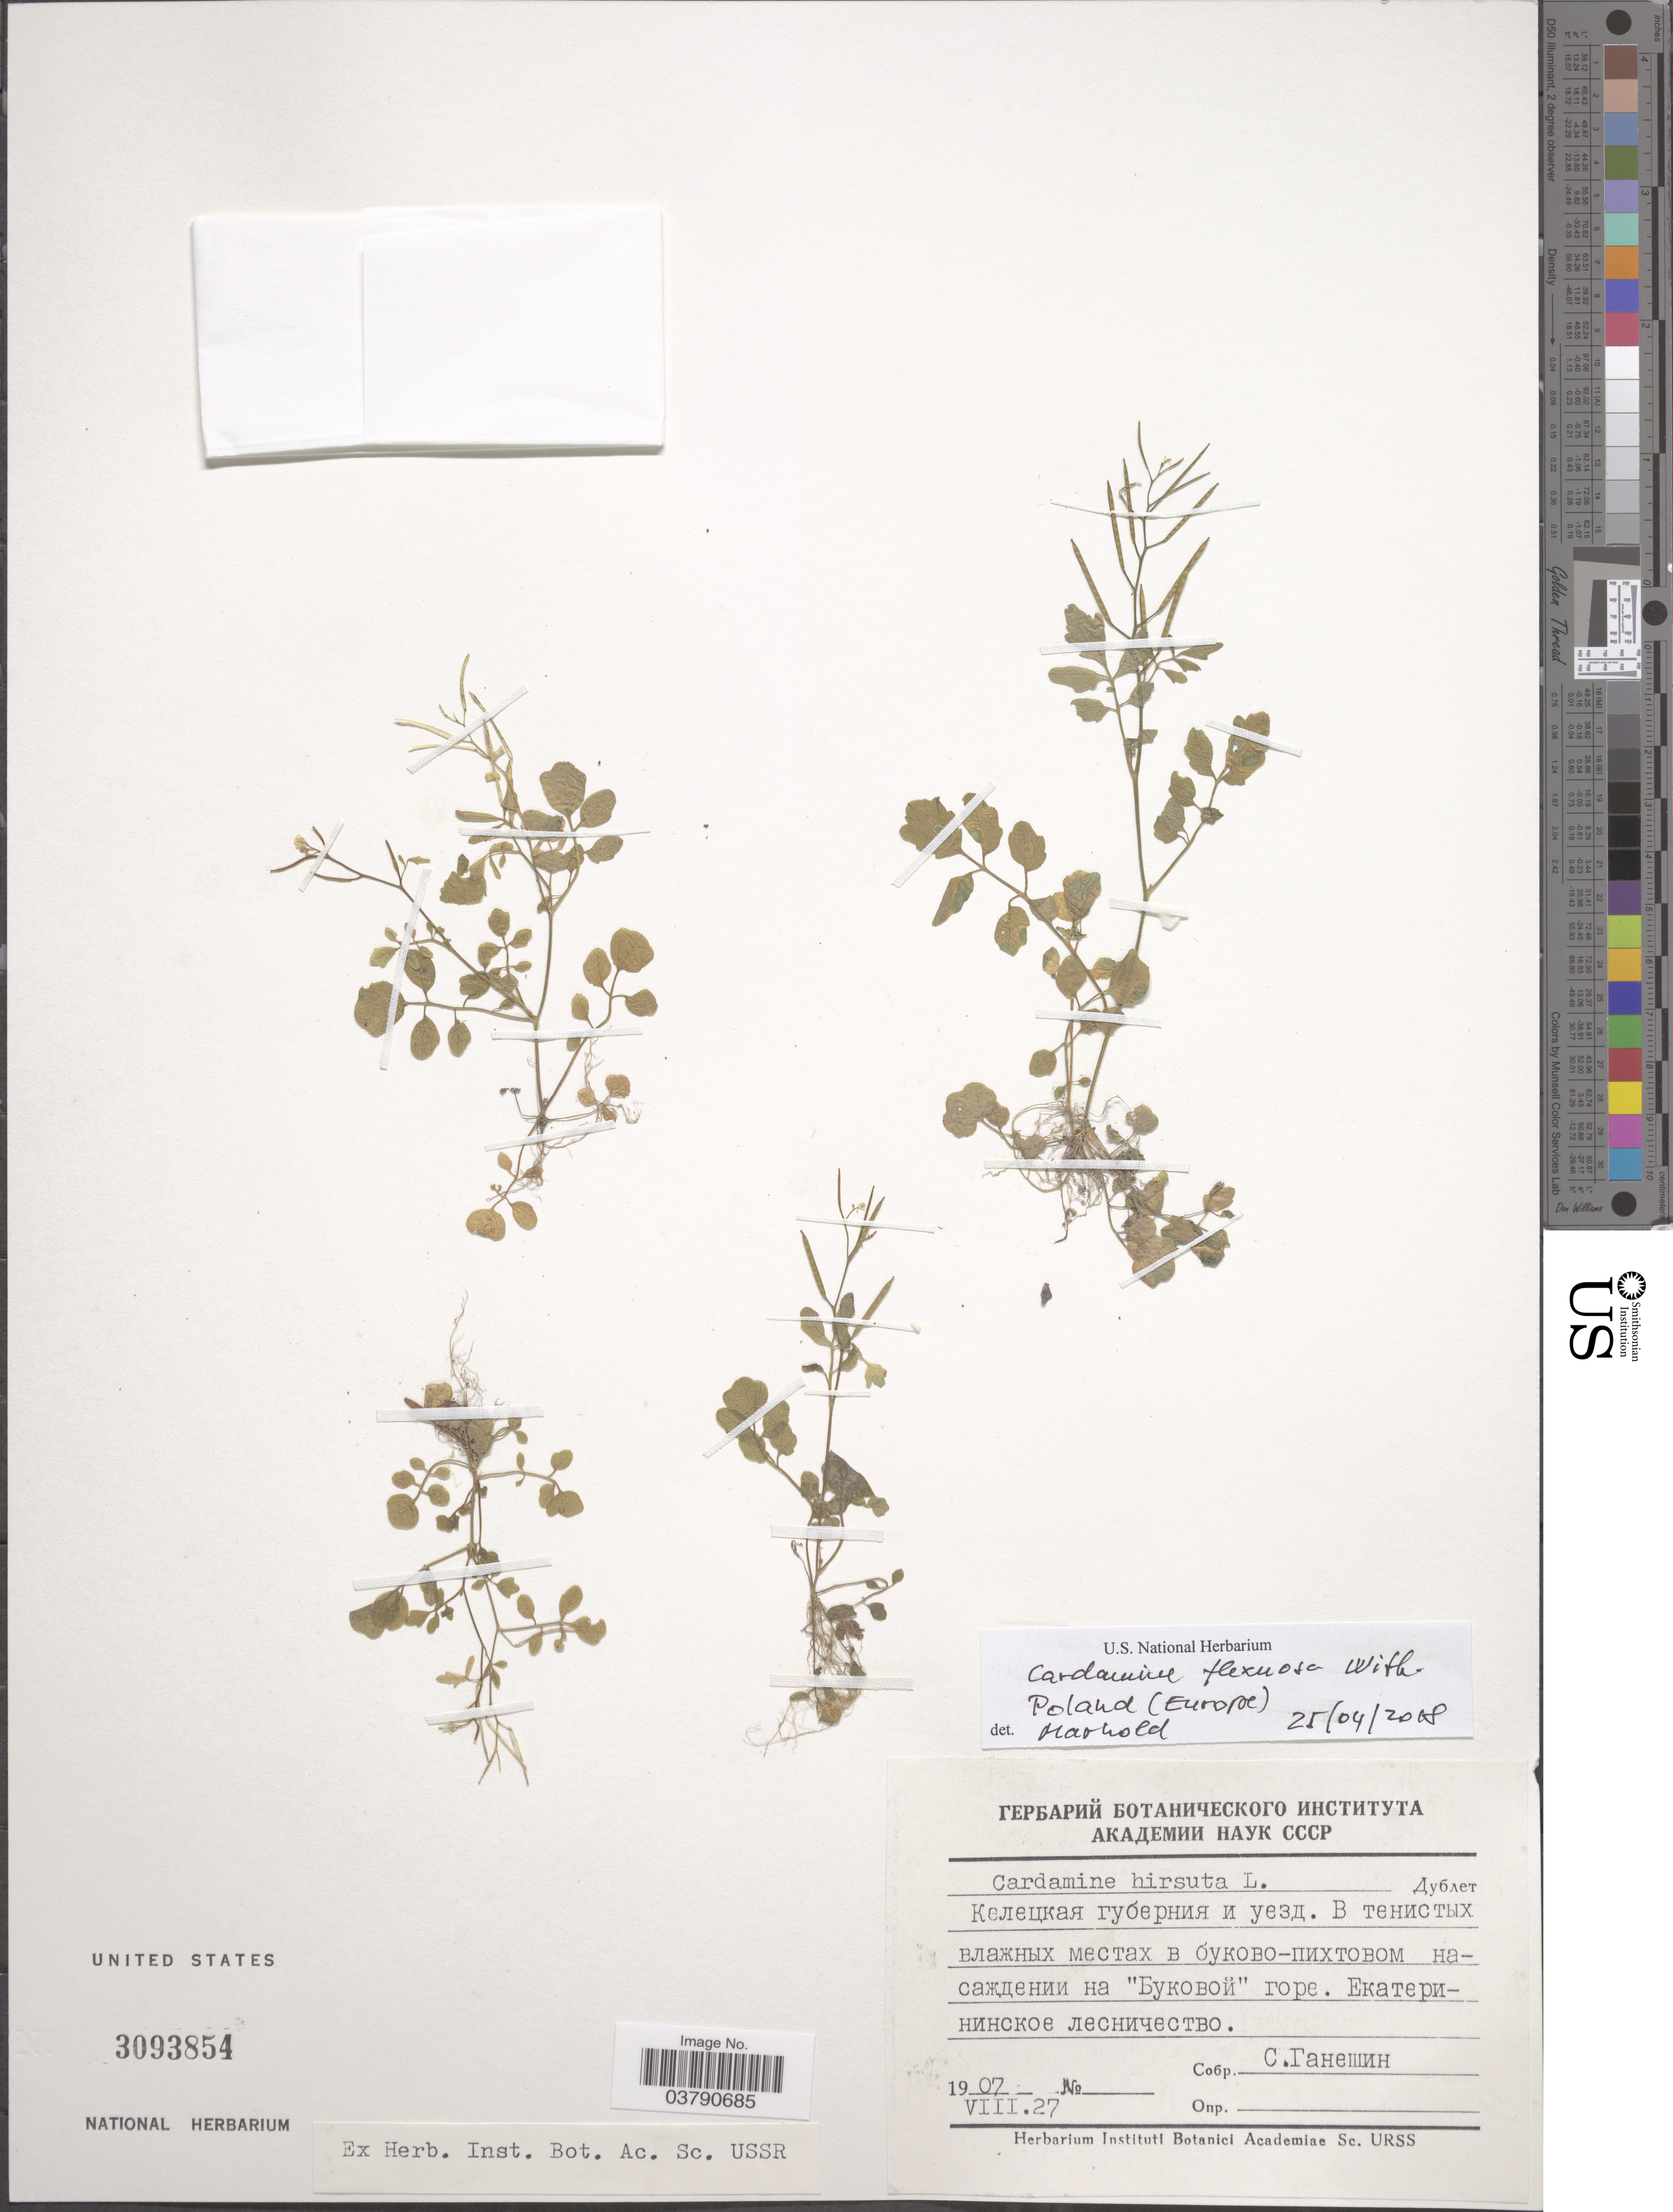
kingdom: Plantae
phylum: Tracheophyta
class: Magnoliopsida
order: Brassicales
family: Brassicaceae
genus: Cardamine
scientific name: Cardamine flexuosa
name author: With.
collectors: S. Ganeshin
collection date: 1927-08-07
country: Poland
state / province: Swietokrzyskie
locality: Powiat kielecki.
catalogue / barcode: US 3093854